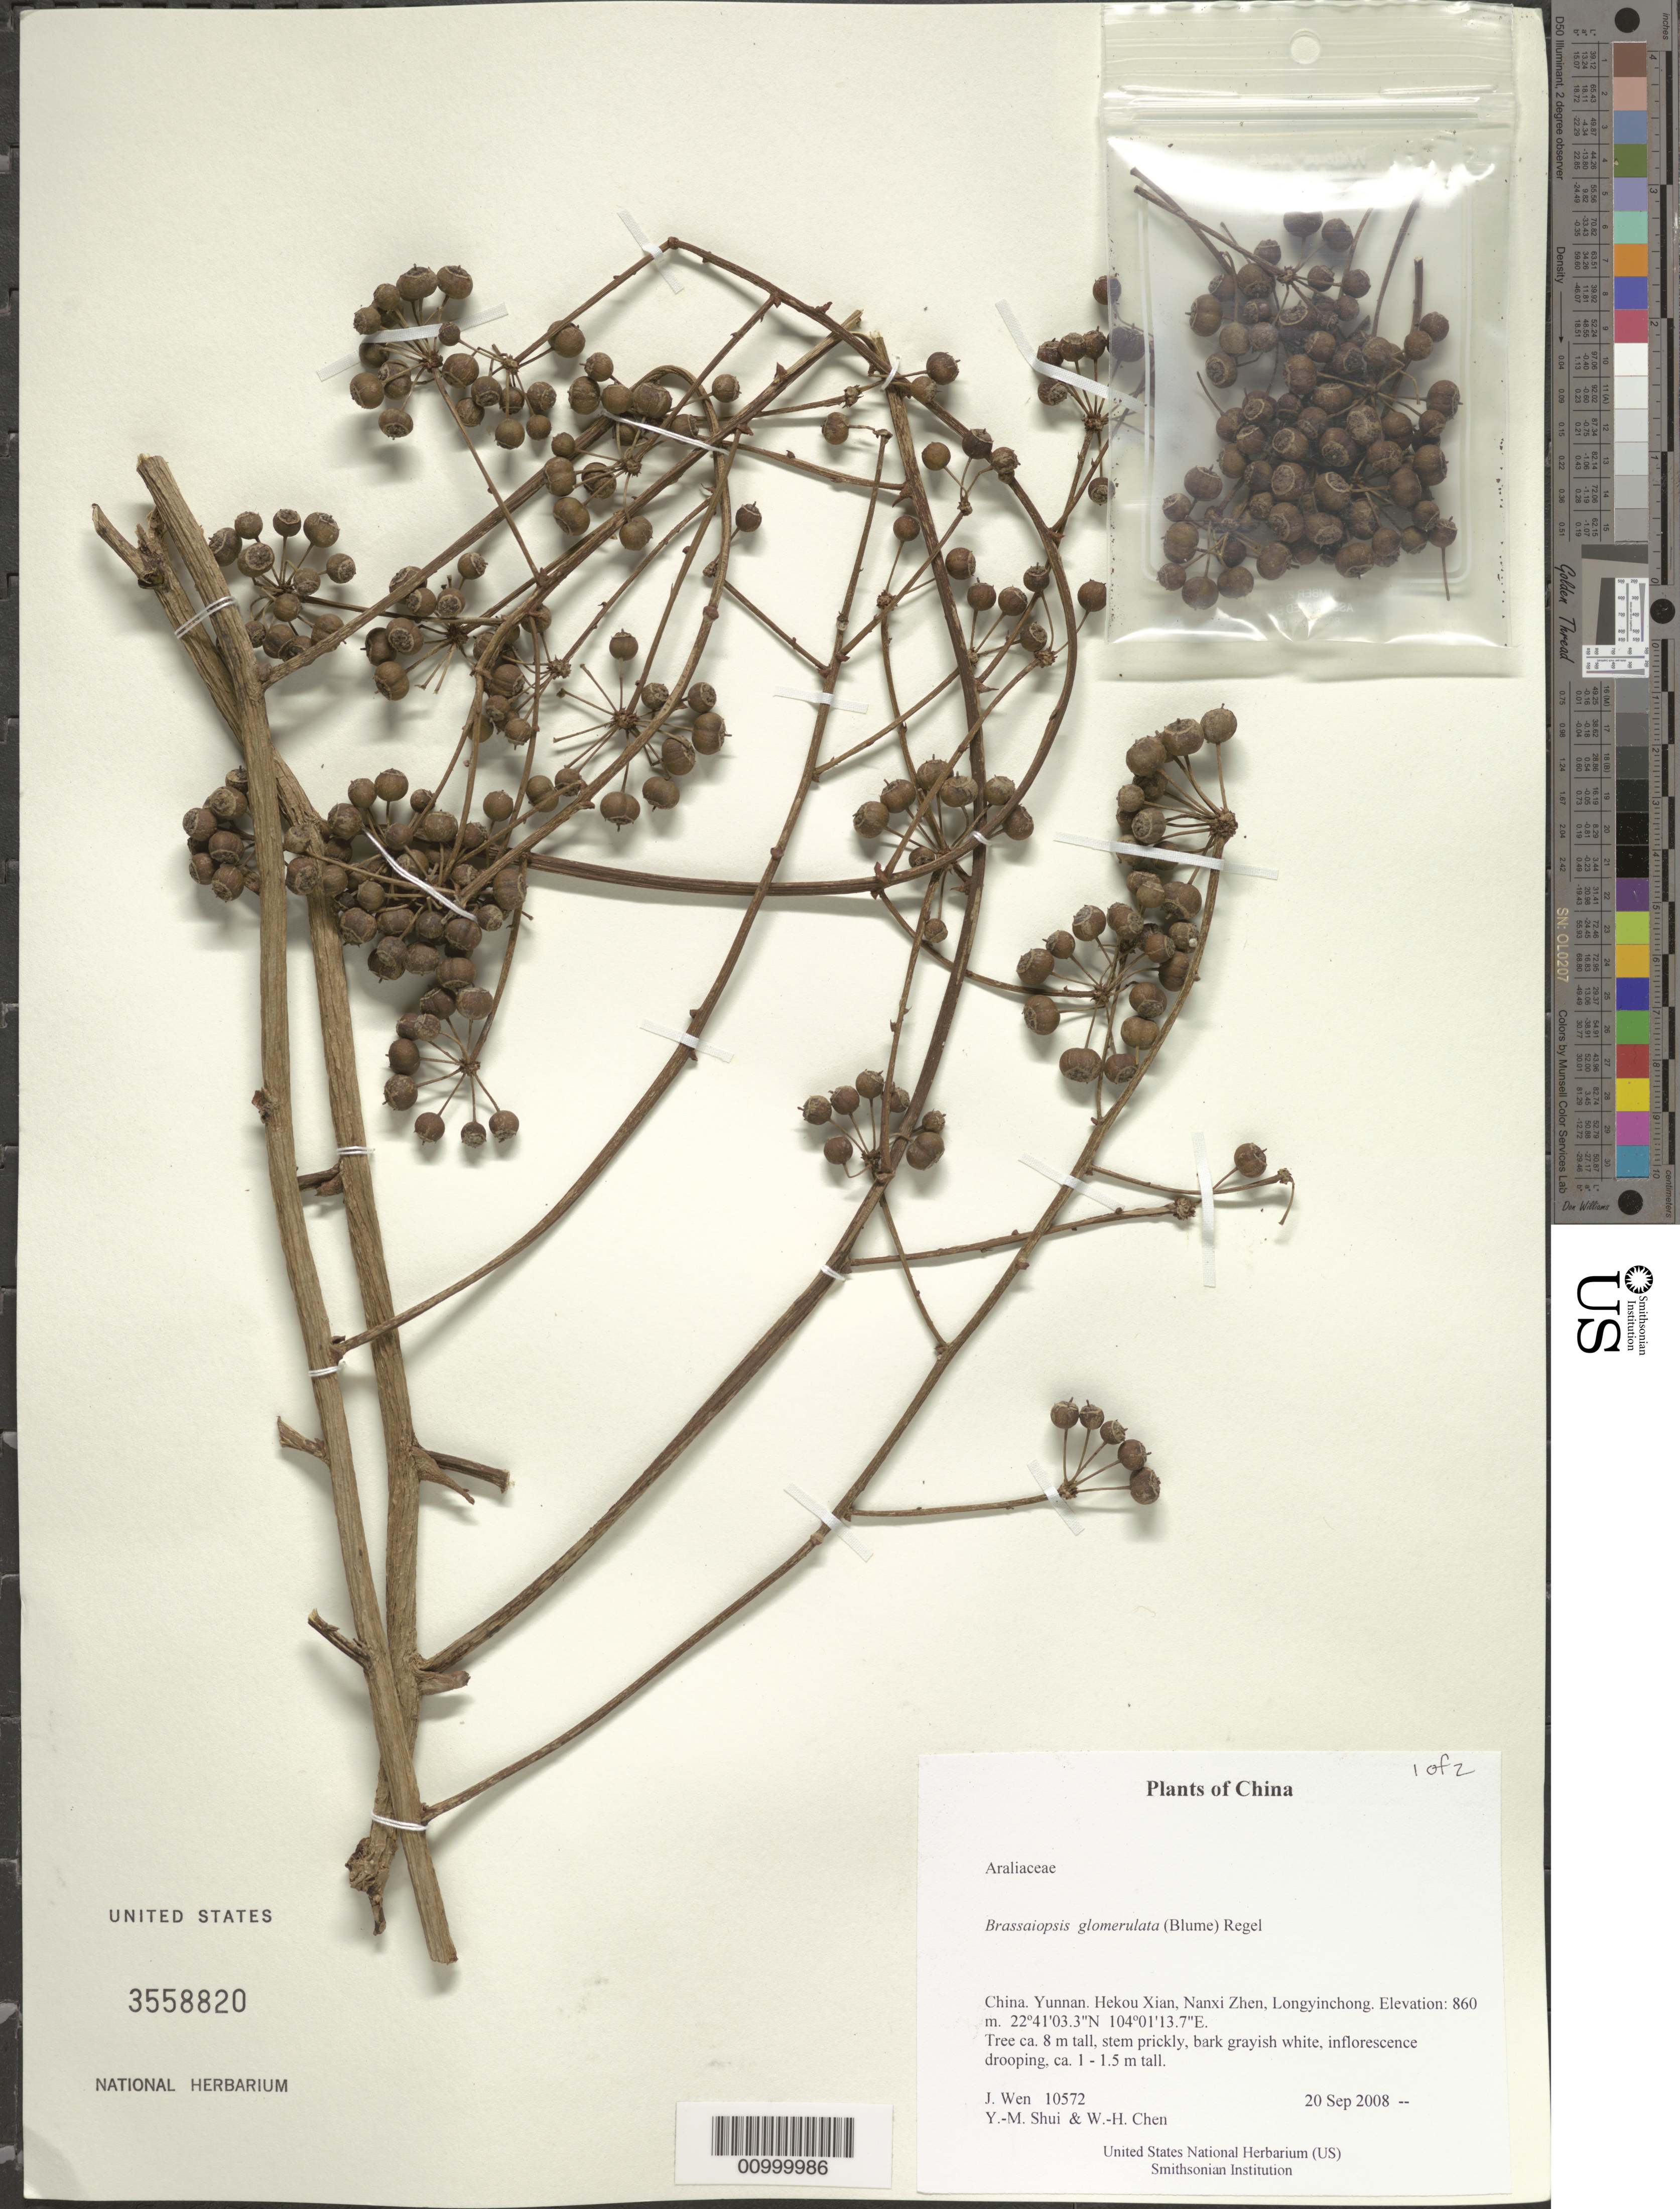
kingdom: Plantae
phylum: Tracheophyta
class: Magnoliopsida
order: Apiales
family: Araliaceae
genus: Brassaiopsis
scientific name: Brassaiopsis glomerulata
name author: (Blume) Regel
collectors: J. Wen, Y. Shui & W. Chen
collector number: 10572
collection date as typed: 20 Sep 2008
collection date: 2008-09-20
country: China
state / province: Yunnan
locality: Hekou Xian, Nanxi Zhen, Longyinchong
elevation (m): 860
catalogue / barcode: US 3558820